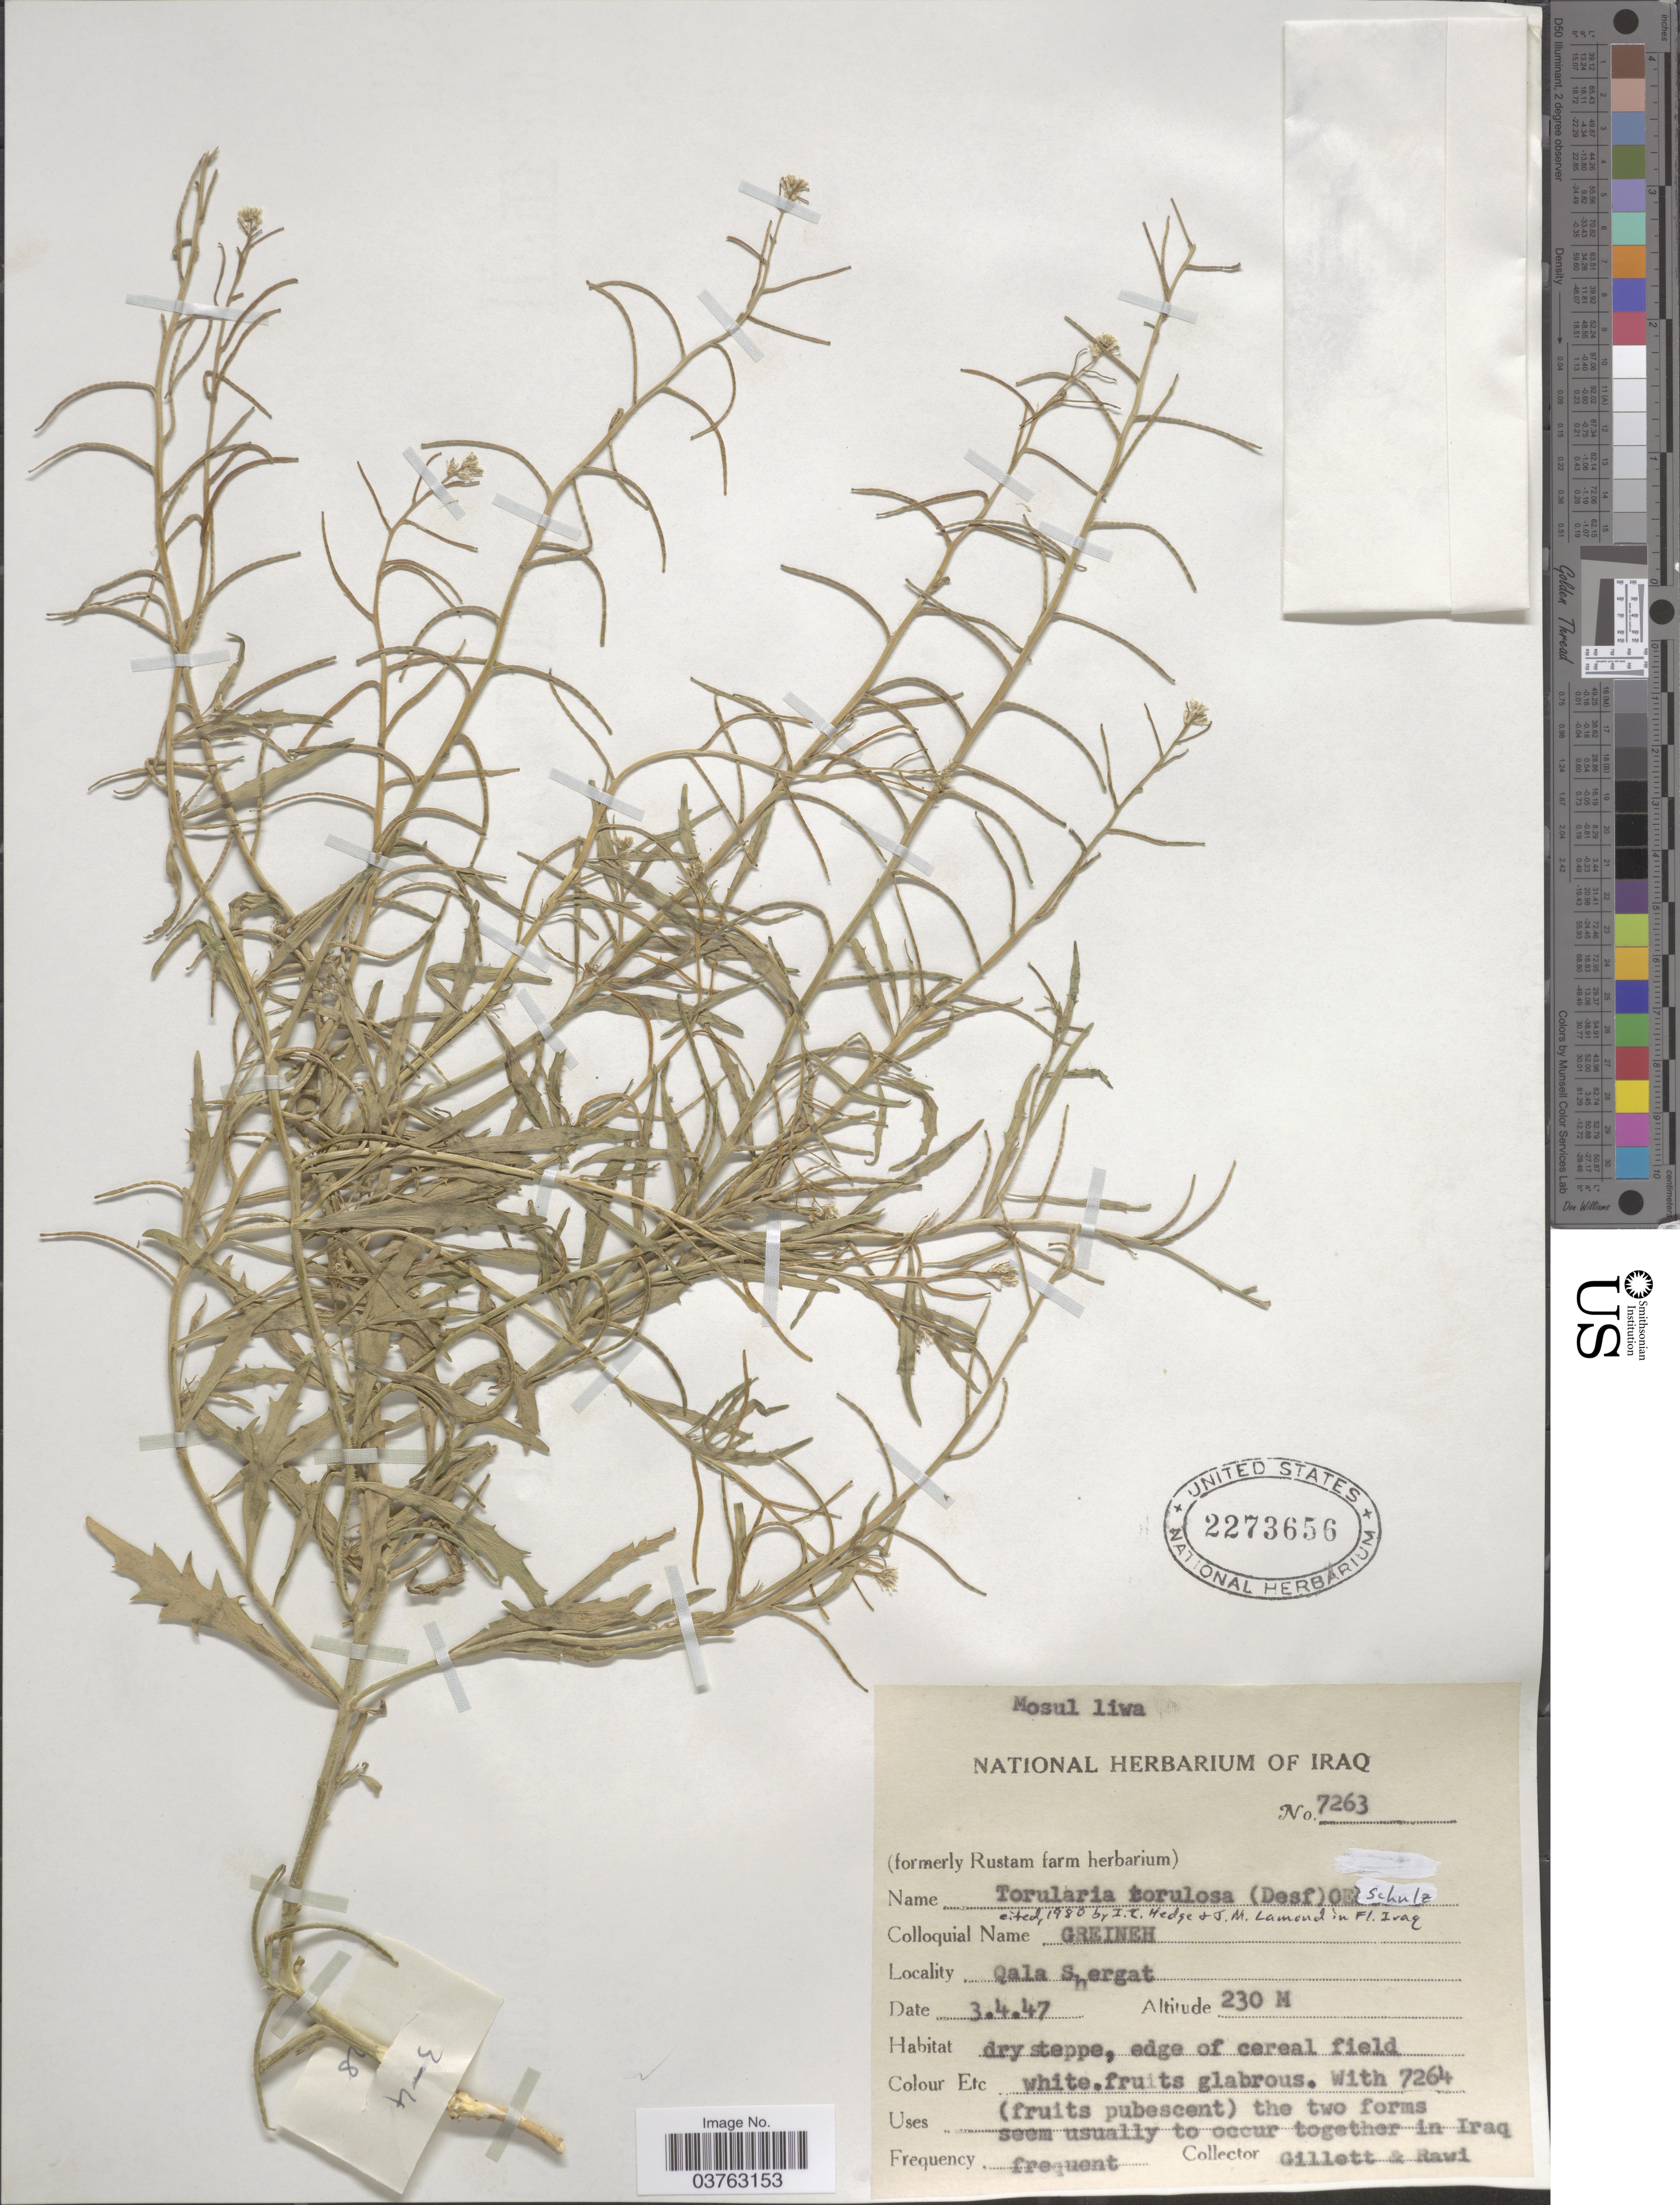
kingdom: Plantae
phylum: Tracheophyta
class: Magnoliopsida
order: Brassicales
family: Brassicaceae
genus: Neotorularia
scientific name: Neotorularia torulosa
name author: (Desf.) Hedge & J. Léonard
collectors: Gillett, -- & -. Rawi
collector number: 7263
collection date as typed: Transcribed d/m/y: 3/4/47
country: Iraq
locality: Mosul liwa. Qala Shergat.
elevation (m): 230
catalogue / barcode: US 2273656